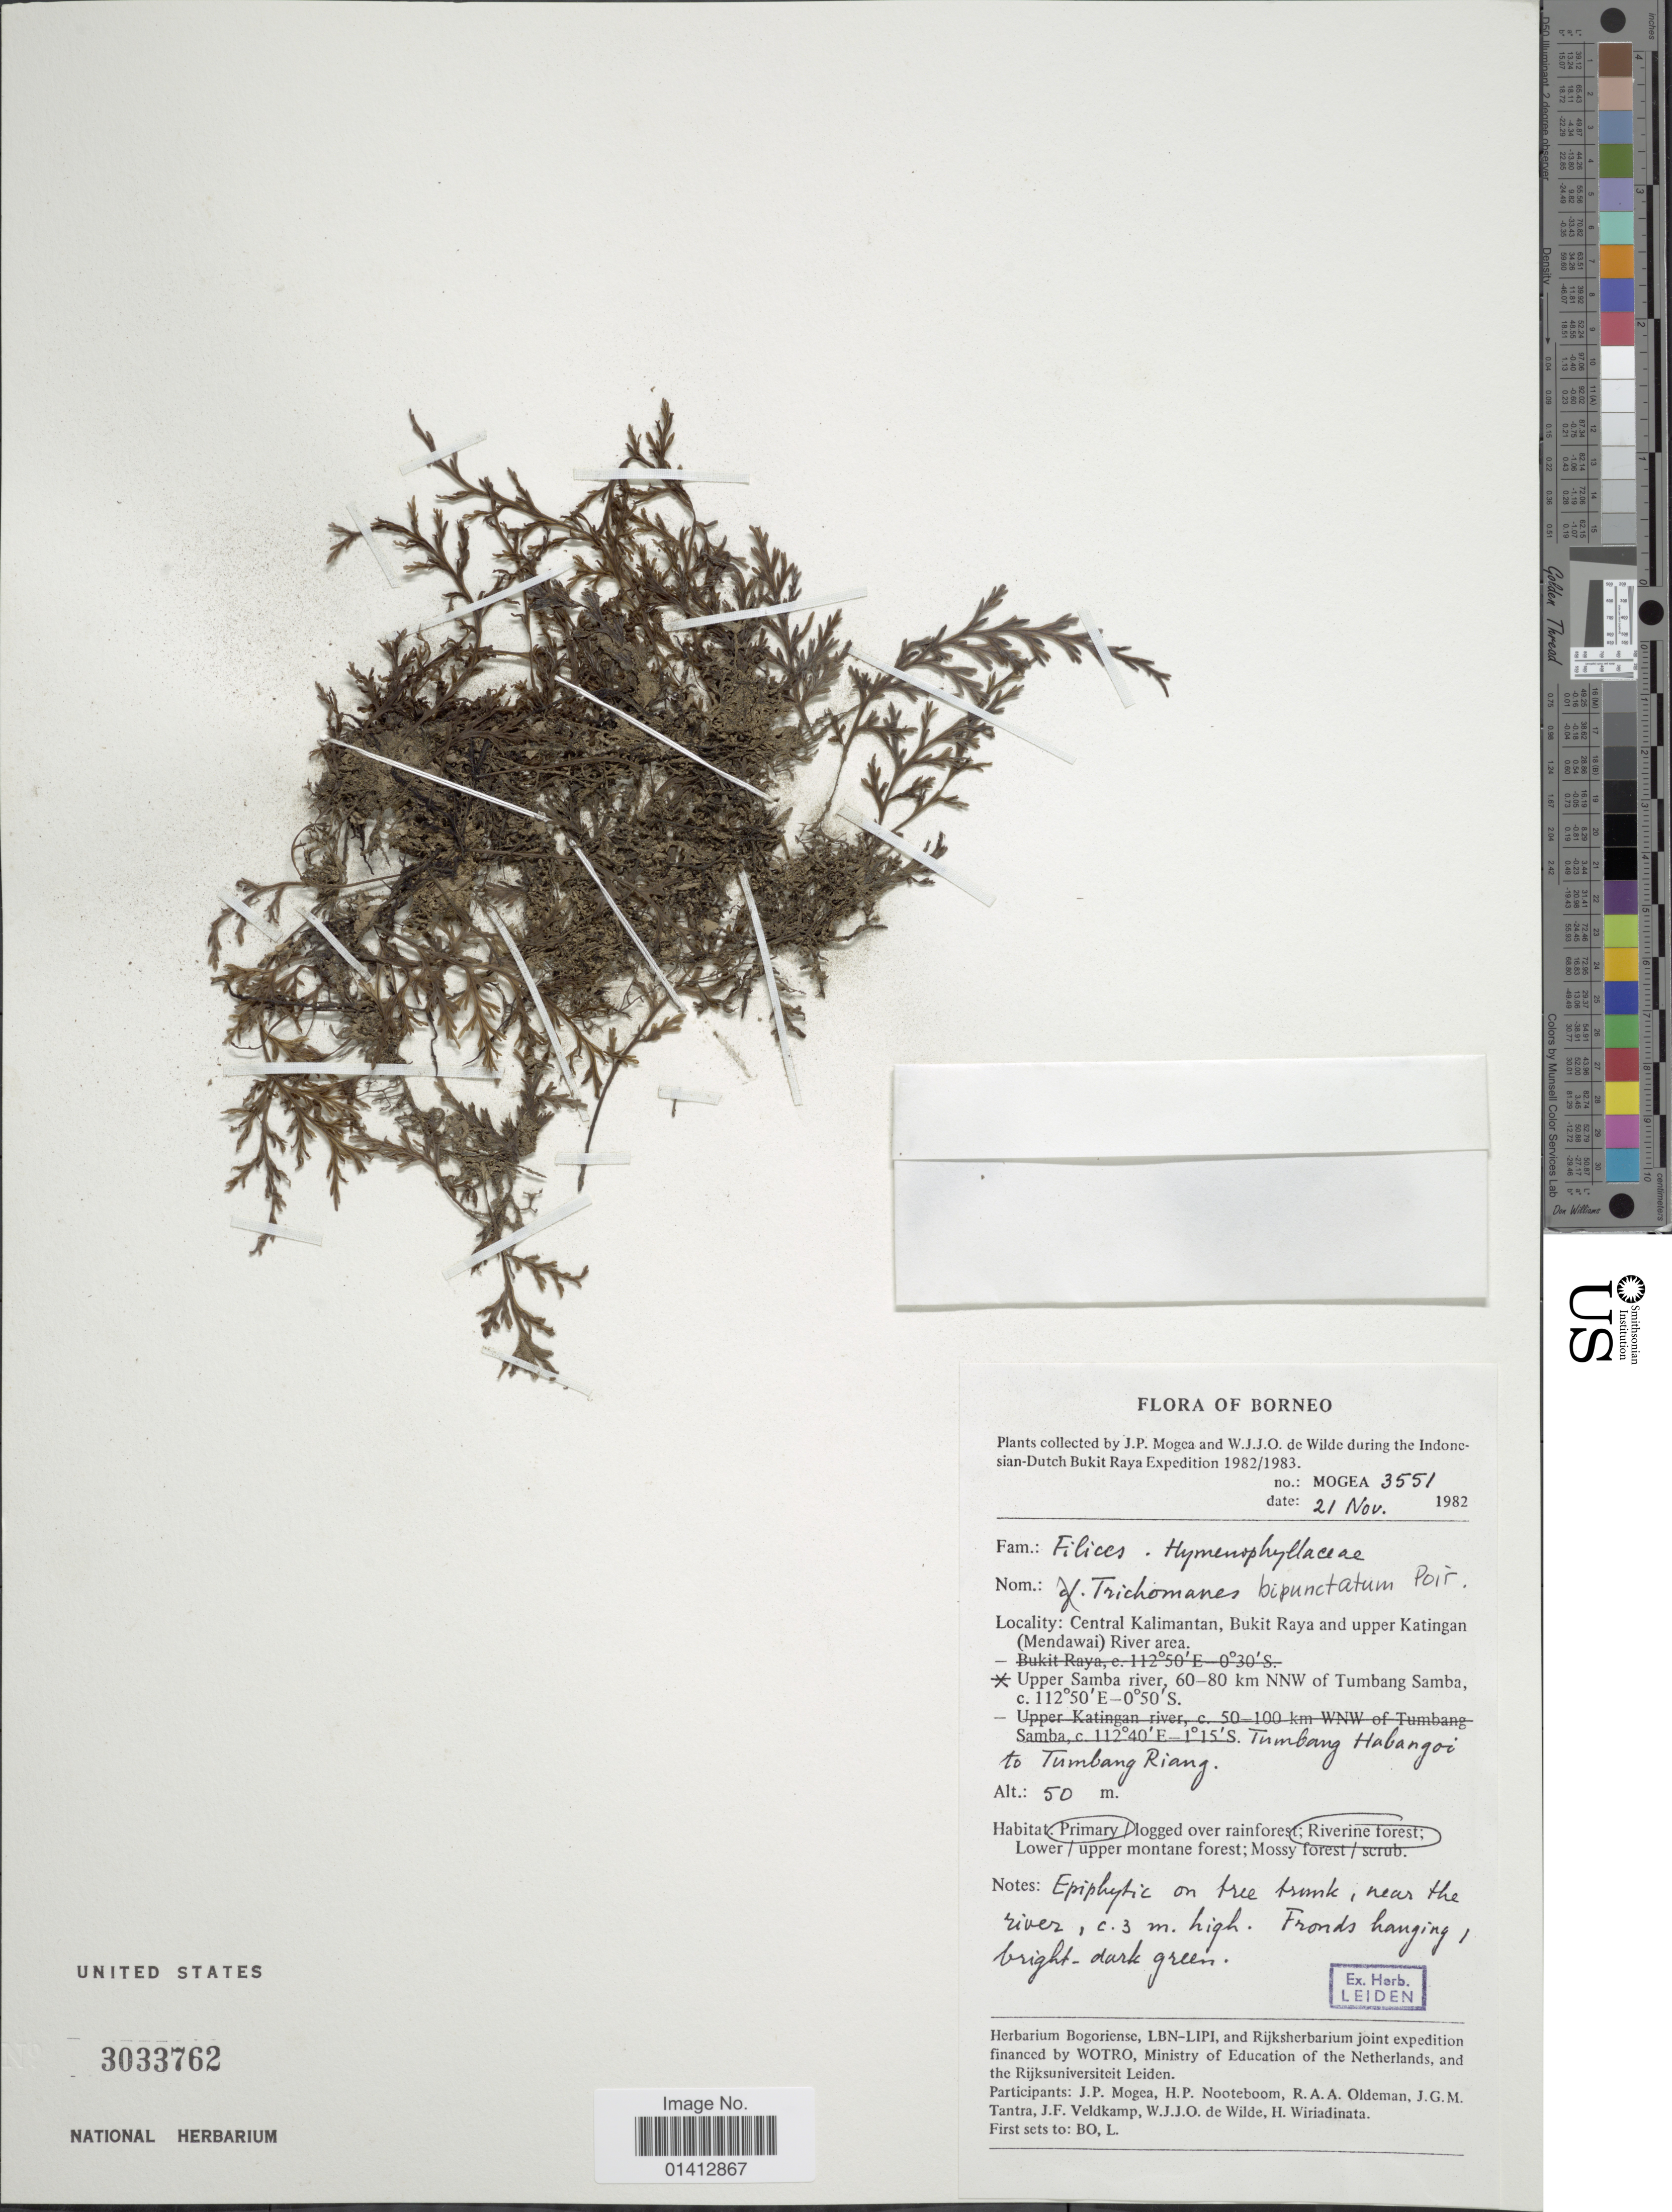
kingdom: Plantae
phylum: Tracheophyta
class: Polypodiopsida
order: Hymenophyllales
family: Hymenophyllaceae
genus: Crepidomanes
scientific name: Crepidomanes bipunctatum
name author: (Poir.) Copel.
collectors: J. Mogea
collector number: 3551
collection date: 1982-11-21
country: Indonesia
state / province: Kalimantan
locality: Borneo, central Kalimantan, Bukit raya and upper Katingan (Mendawai) River area, Upper Samba River, 60-80 km NNW of Tumbang Samba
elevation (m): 50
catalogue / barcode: US 3033762